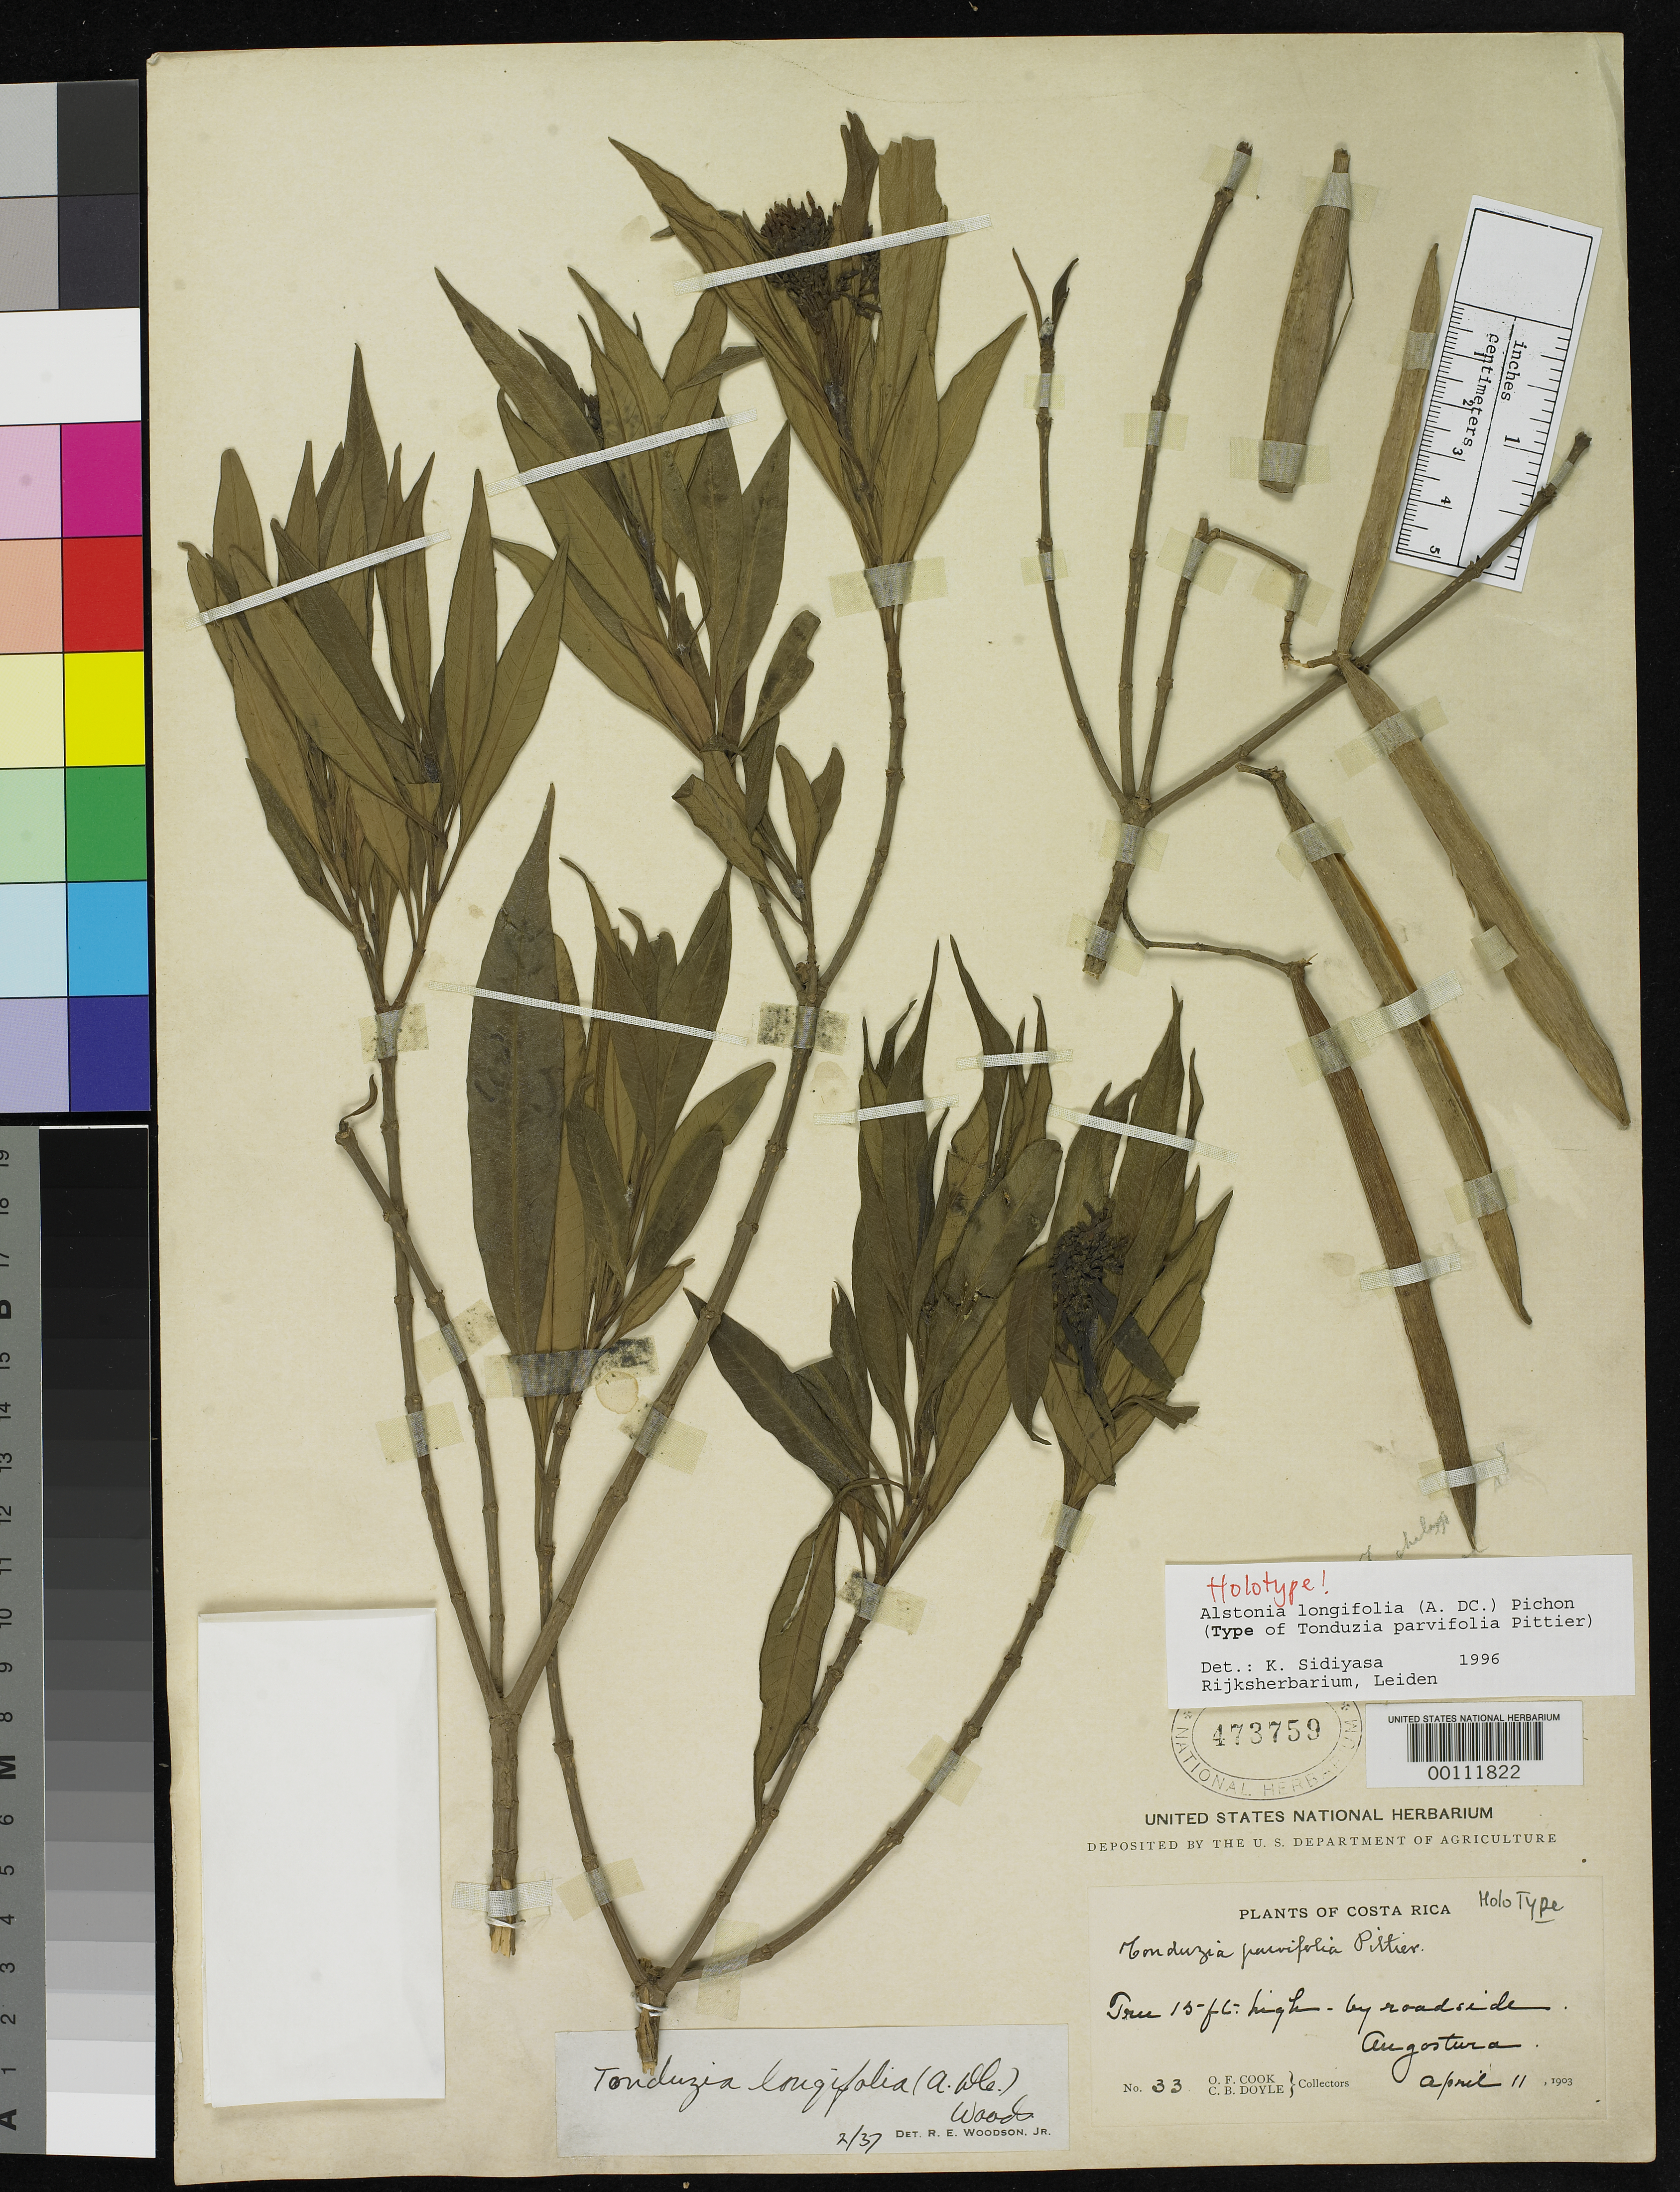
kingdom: Plantae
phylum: Tracheophyta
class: Magnoliopsida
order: Gentianales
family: Apocynaceae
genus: Tonduzia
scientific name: Tonduzia parvifolia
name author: Pittier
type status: Holotype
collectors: O. F. Cook & C. Doyle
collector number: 33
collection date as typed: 11 Apr 1903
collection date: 1903-04-11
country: Costa Rica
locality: Angostura, by roadside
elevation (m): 700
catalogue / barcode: US 473759